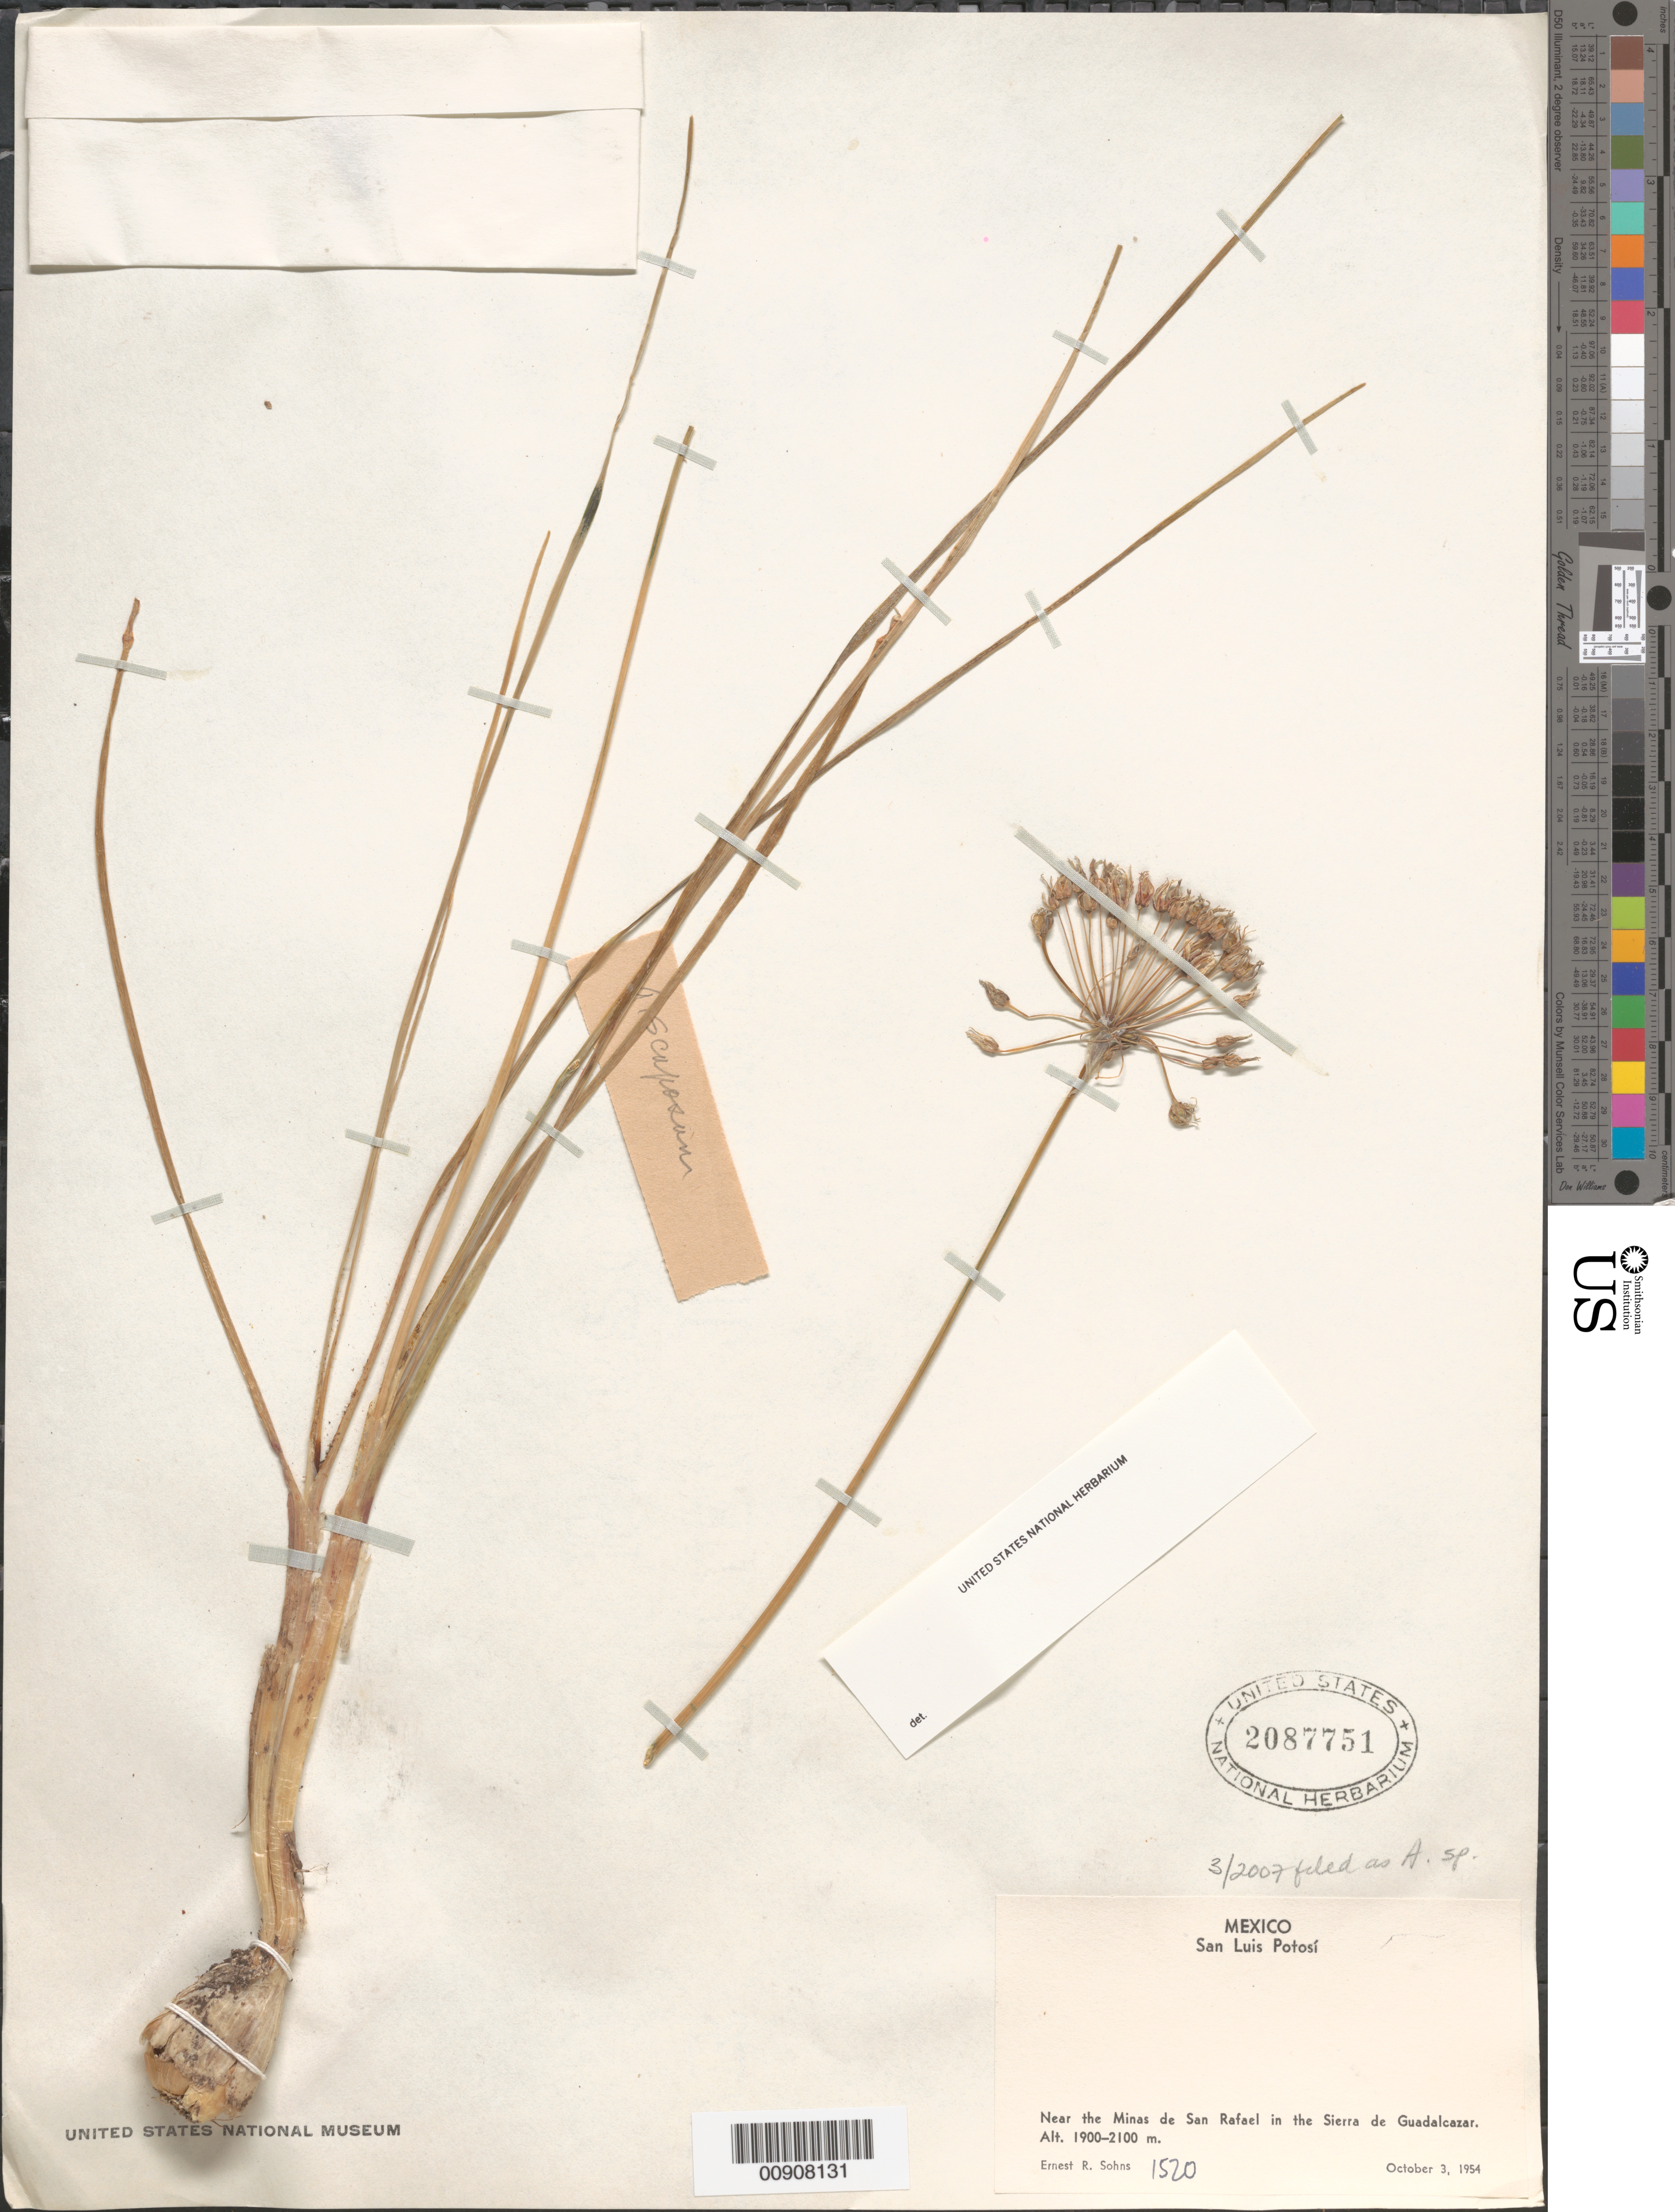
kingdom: Plantae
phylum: Tracheophyta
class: Liliopsida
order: Asparagales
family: Amaryllidaceae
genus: Allium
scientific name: Allium sp.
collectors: E. R. Sohns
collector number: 1520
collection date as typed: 03 Oct 1954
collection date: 1954-10-03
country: Mexico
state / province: San Luis Potosí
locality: San Luis Potosí: Near the Minas de San Rafael in the Sierra de Guadalcazar.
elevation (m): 2100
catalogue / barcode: US 2087751